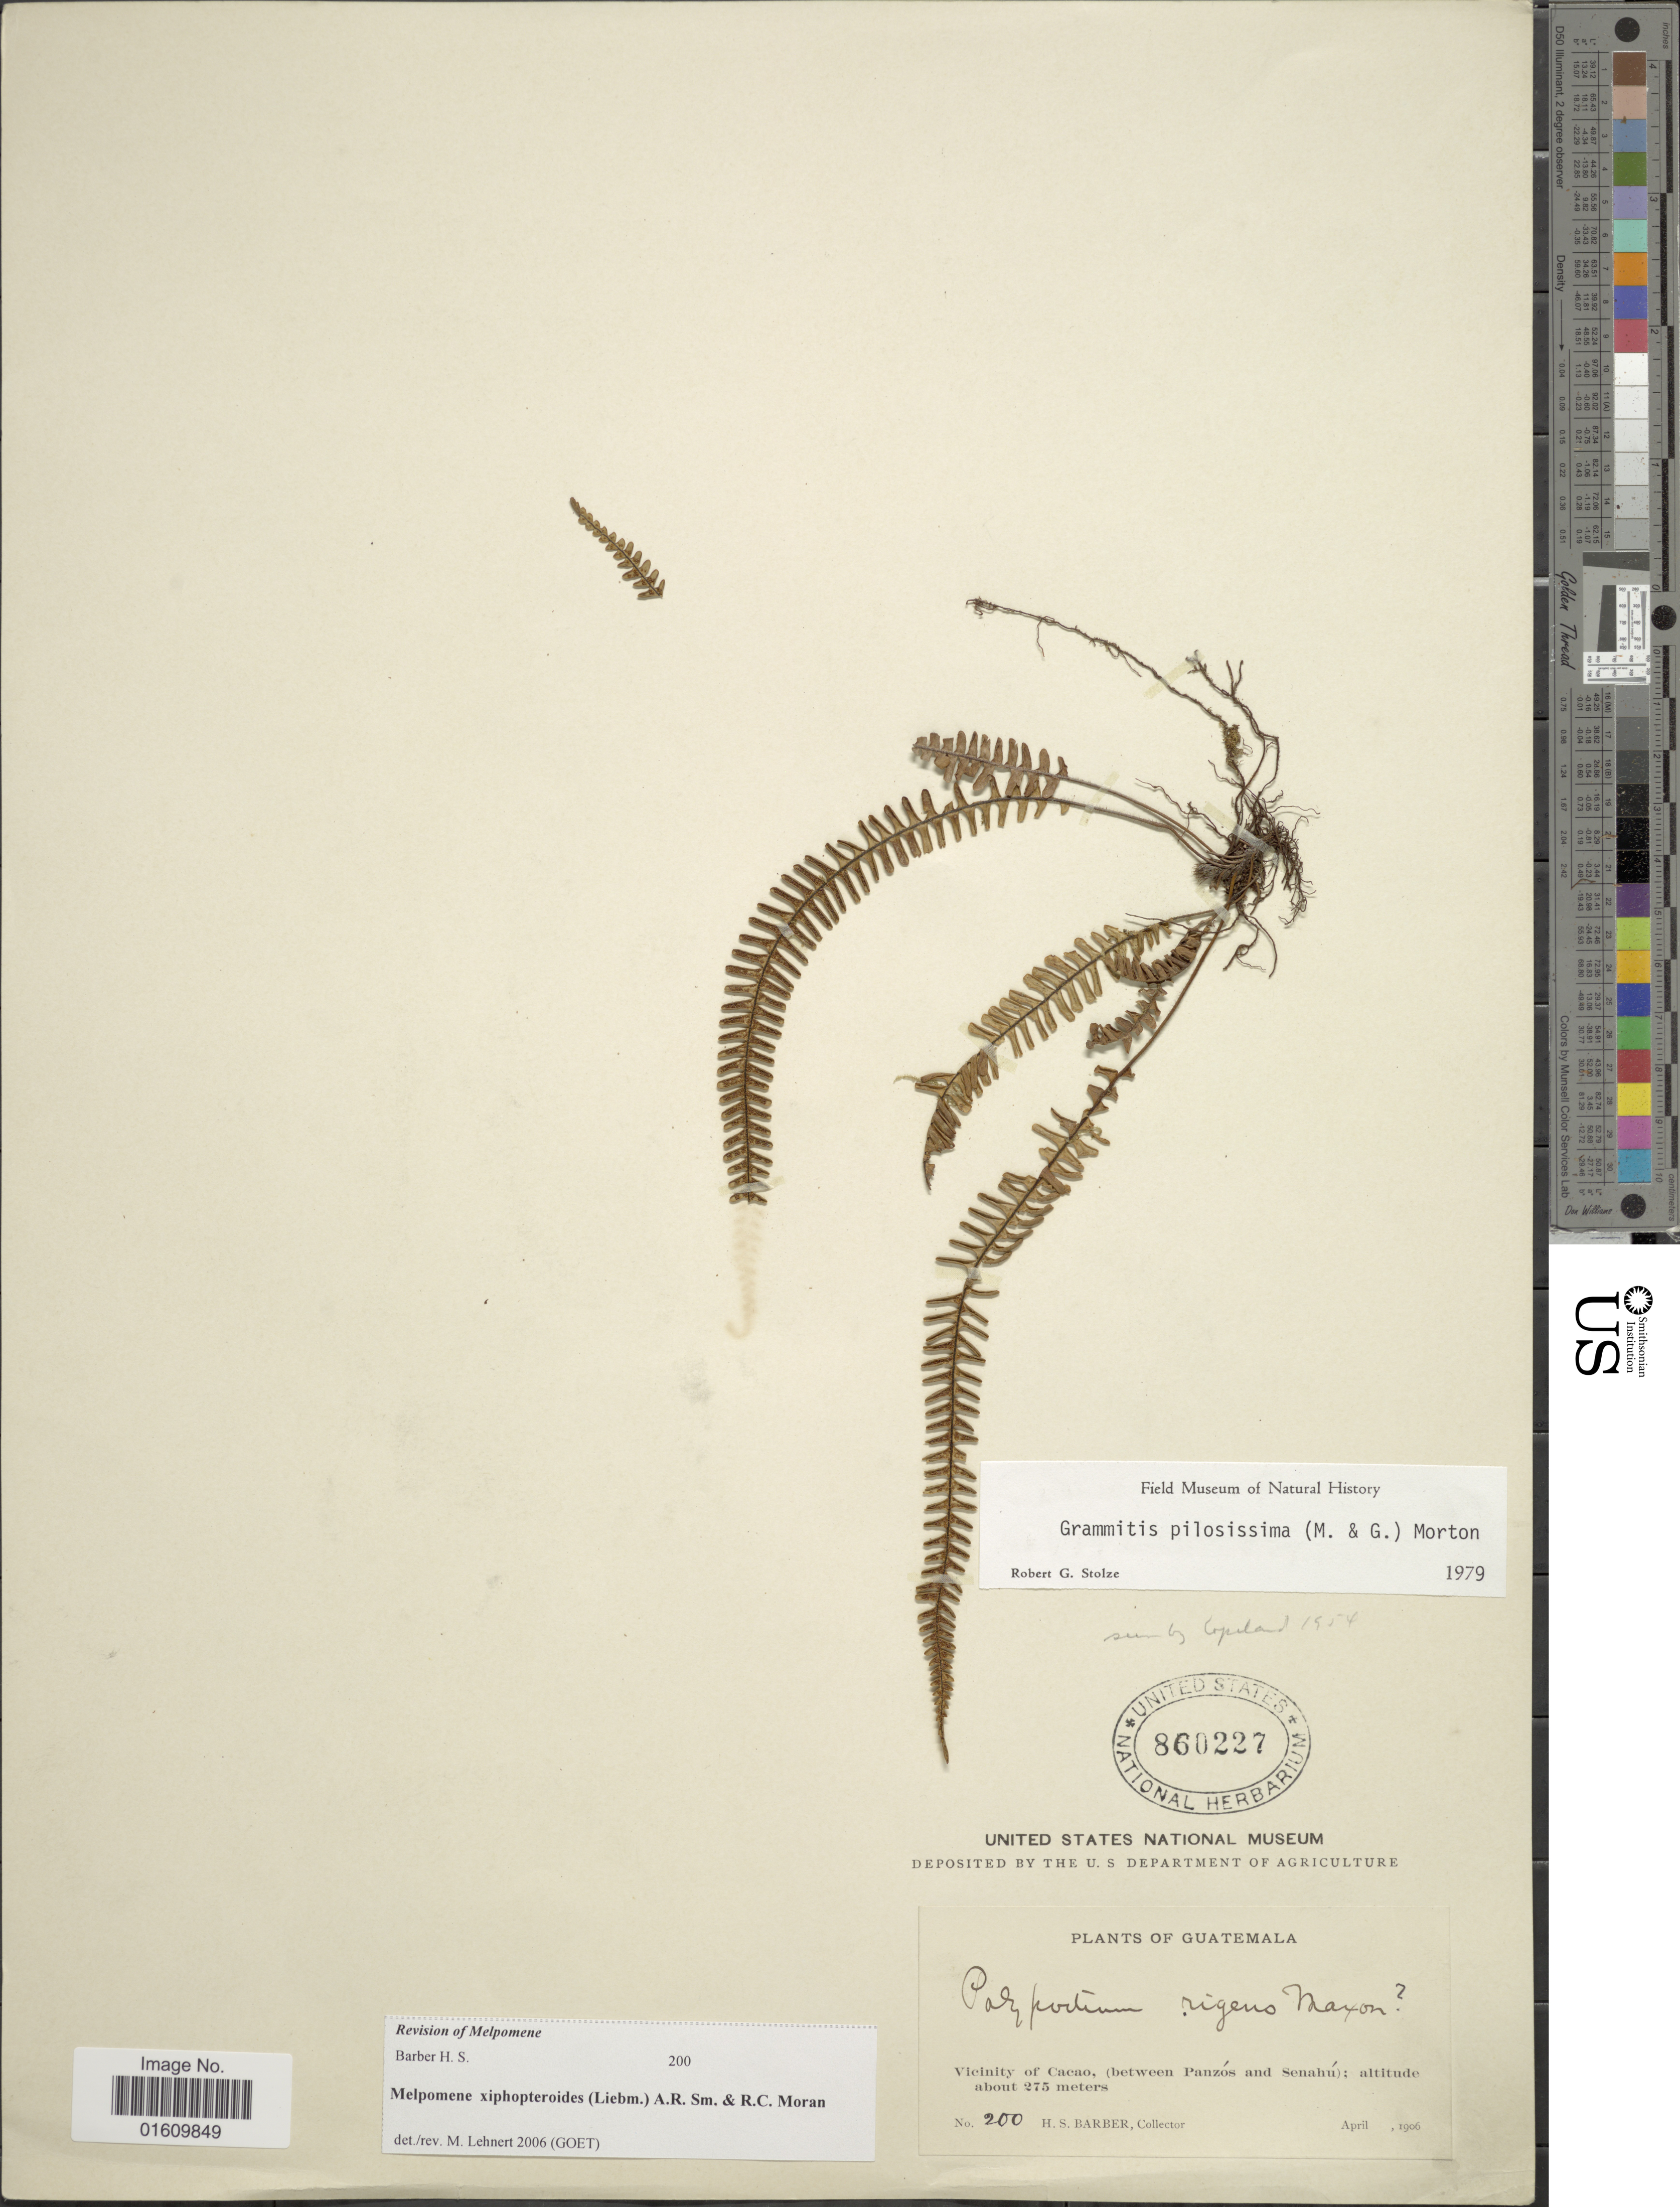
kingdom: Plantae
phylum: Tracheophyta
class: Polypodiopsida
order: Polypodiales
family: Polypodiaceae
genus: Melpomene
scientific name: Melpomene xiphopteroides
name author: (Liebm.) A.R. Sm. & R.C. Moran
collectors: H. Barber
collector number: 200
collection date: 1906-04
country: Guatemala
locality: Vicinity of Cacao, ( between Panzos and Senahu )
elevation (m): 275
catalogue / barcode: US 860227